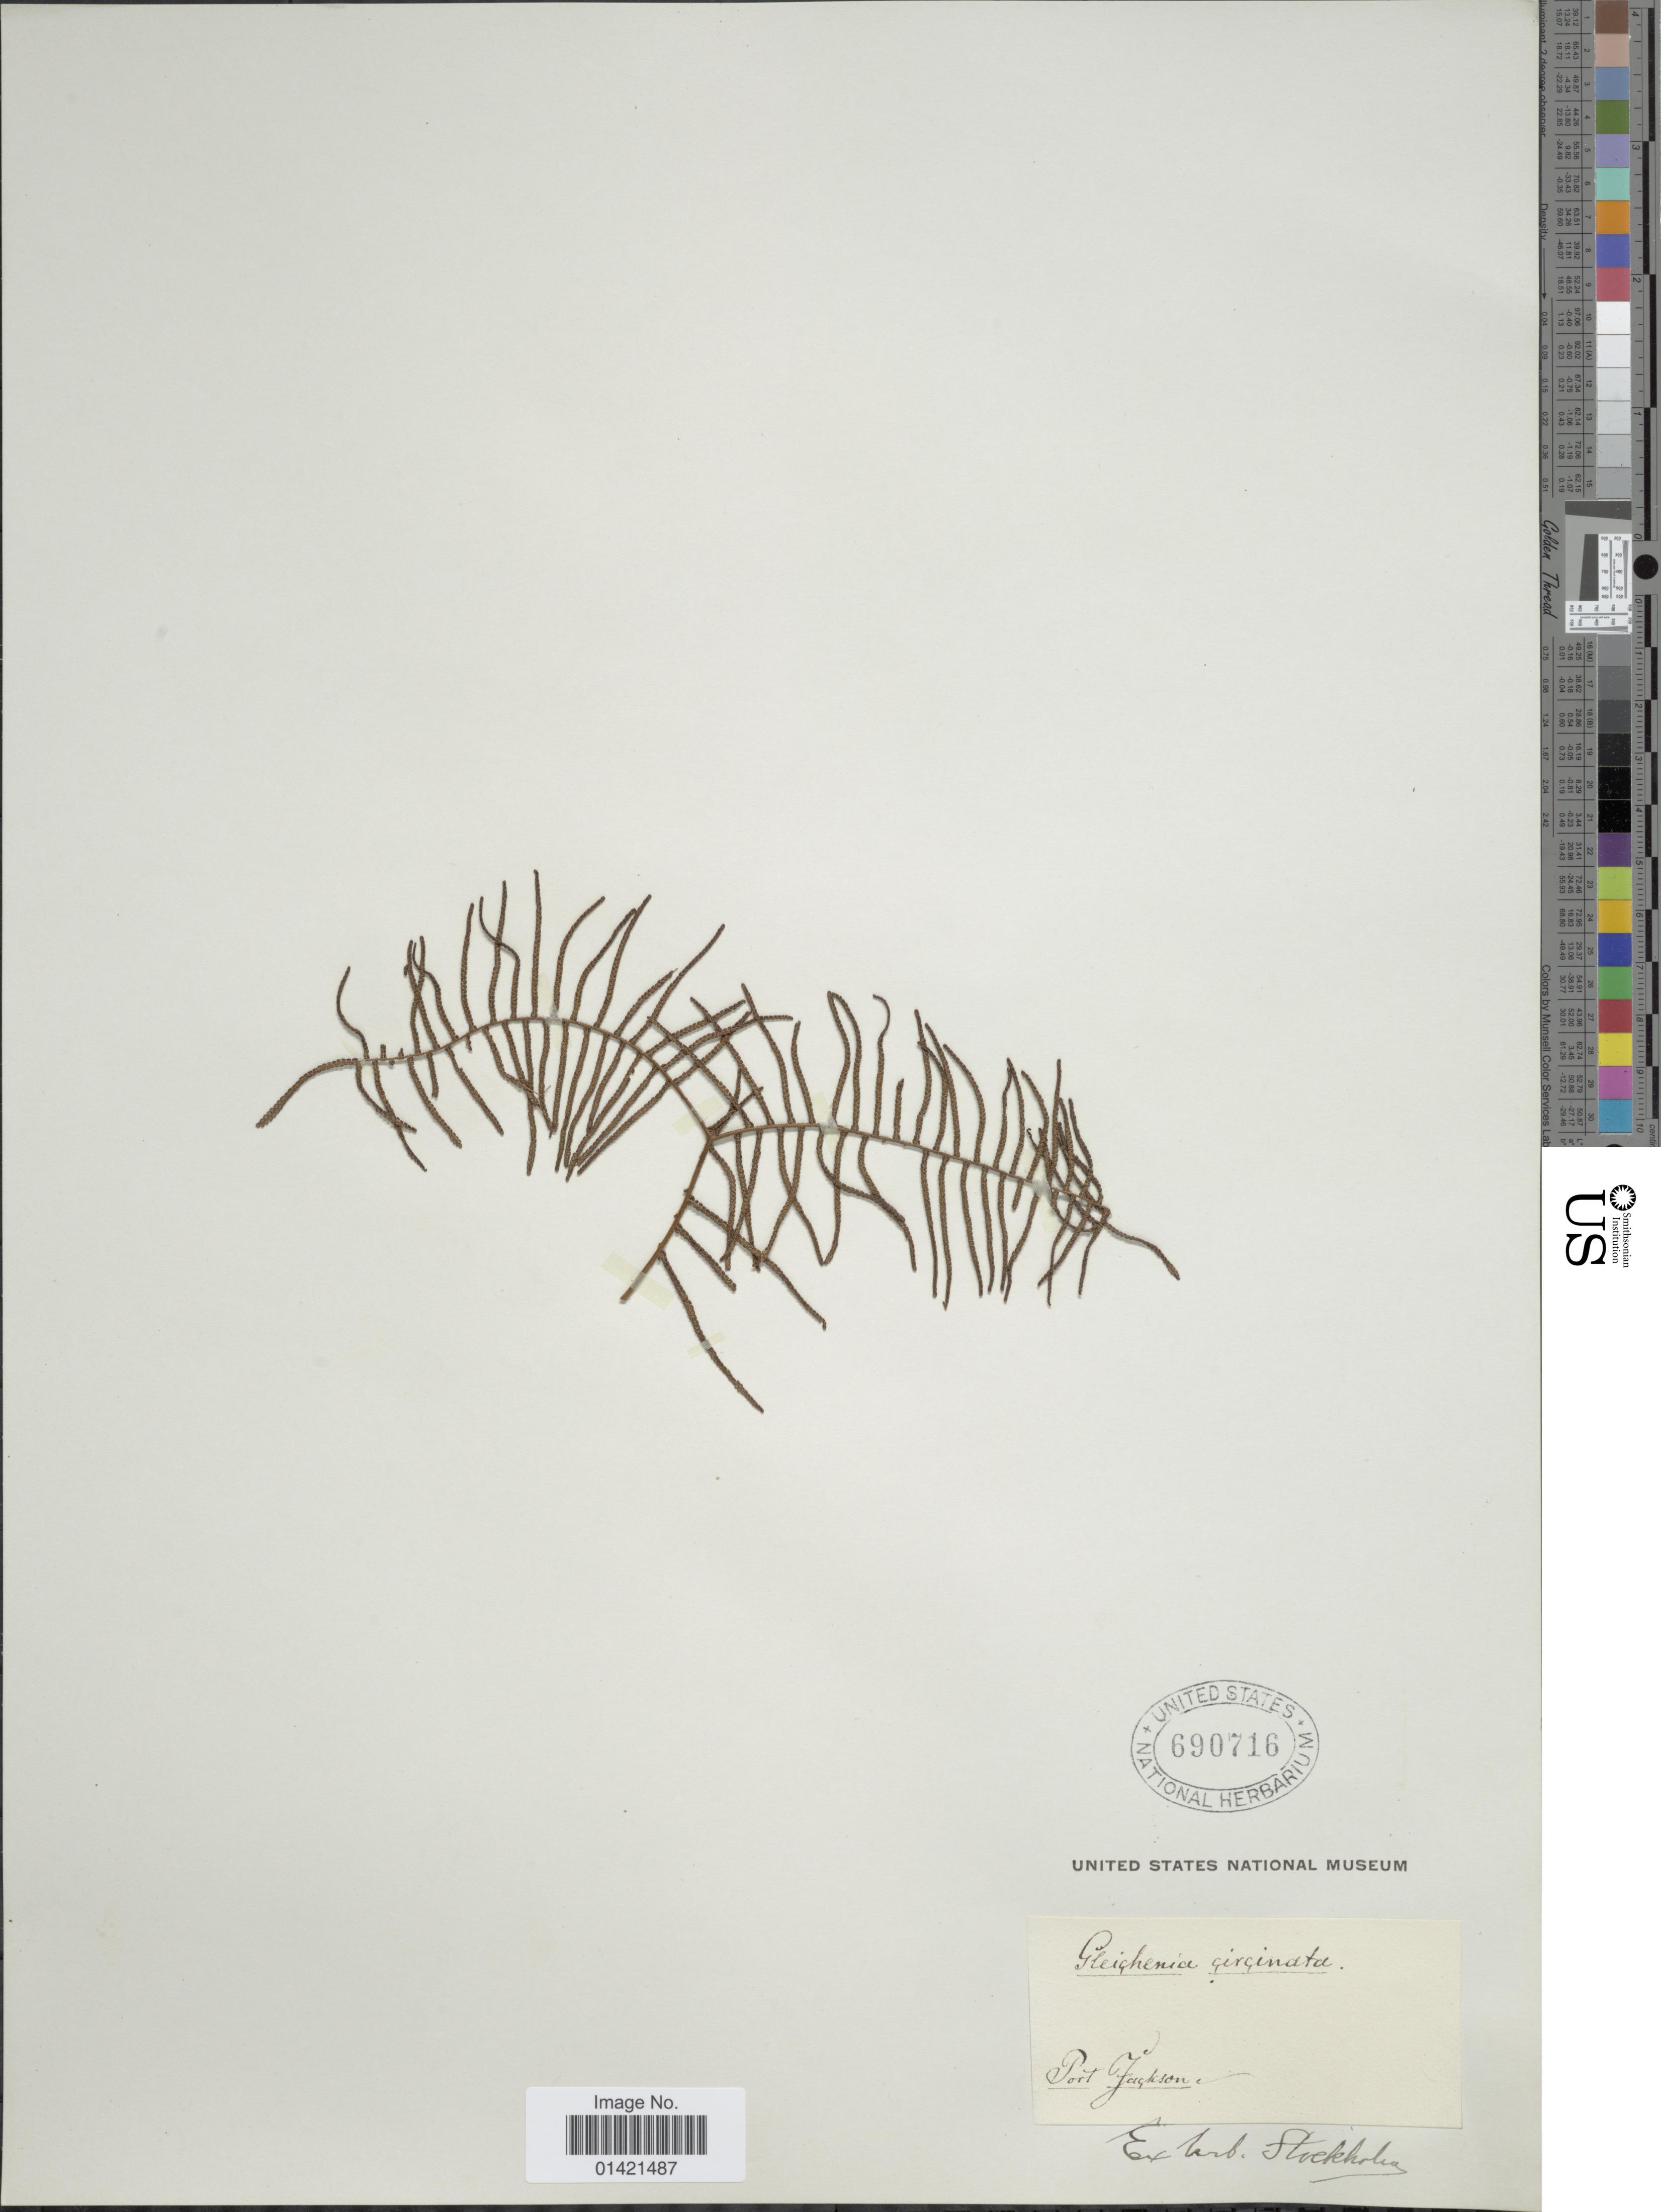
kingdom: Plantae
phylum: Tracheophyta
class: Polypodiopsida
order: Gleicheniales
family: Gleicheniaceae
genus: Gleichenia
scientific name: Gleichenia microphylla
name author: R. Br.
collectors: ex herb. Stockholm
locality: Port Jackson.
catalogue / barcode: US 690716